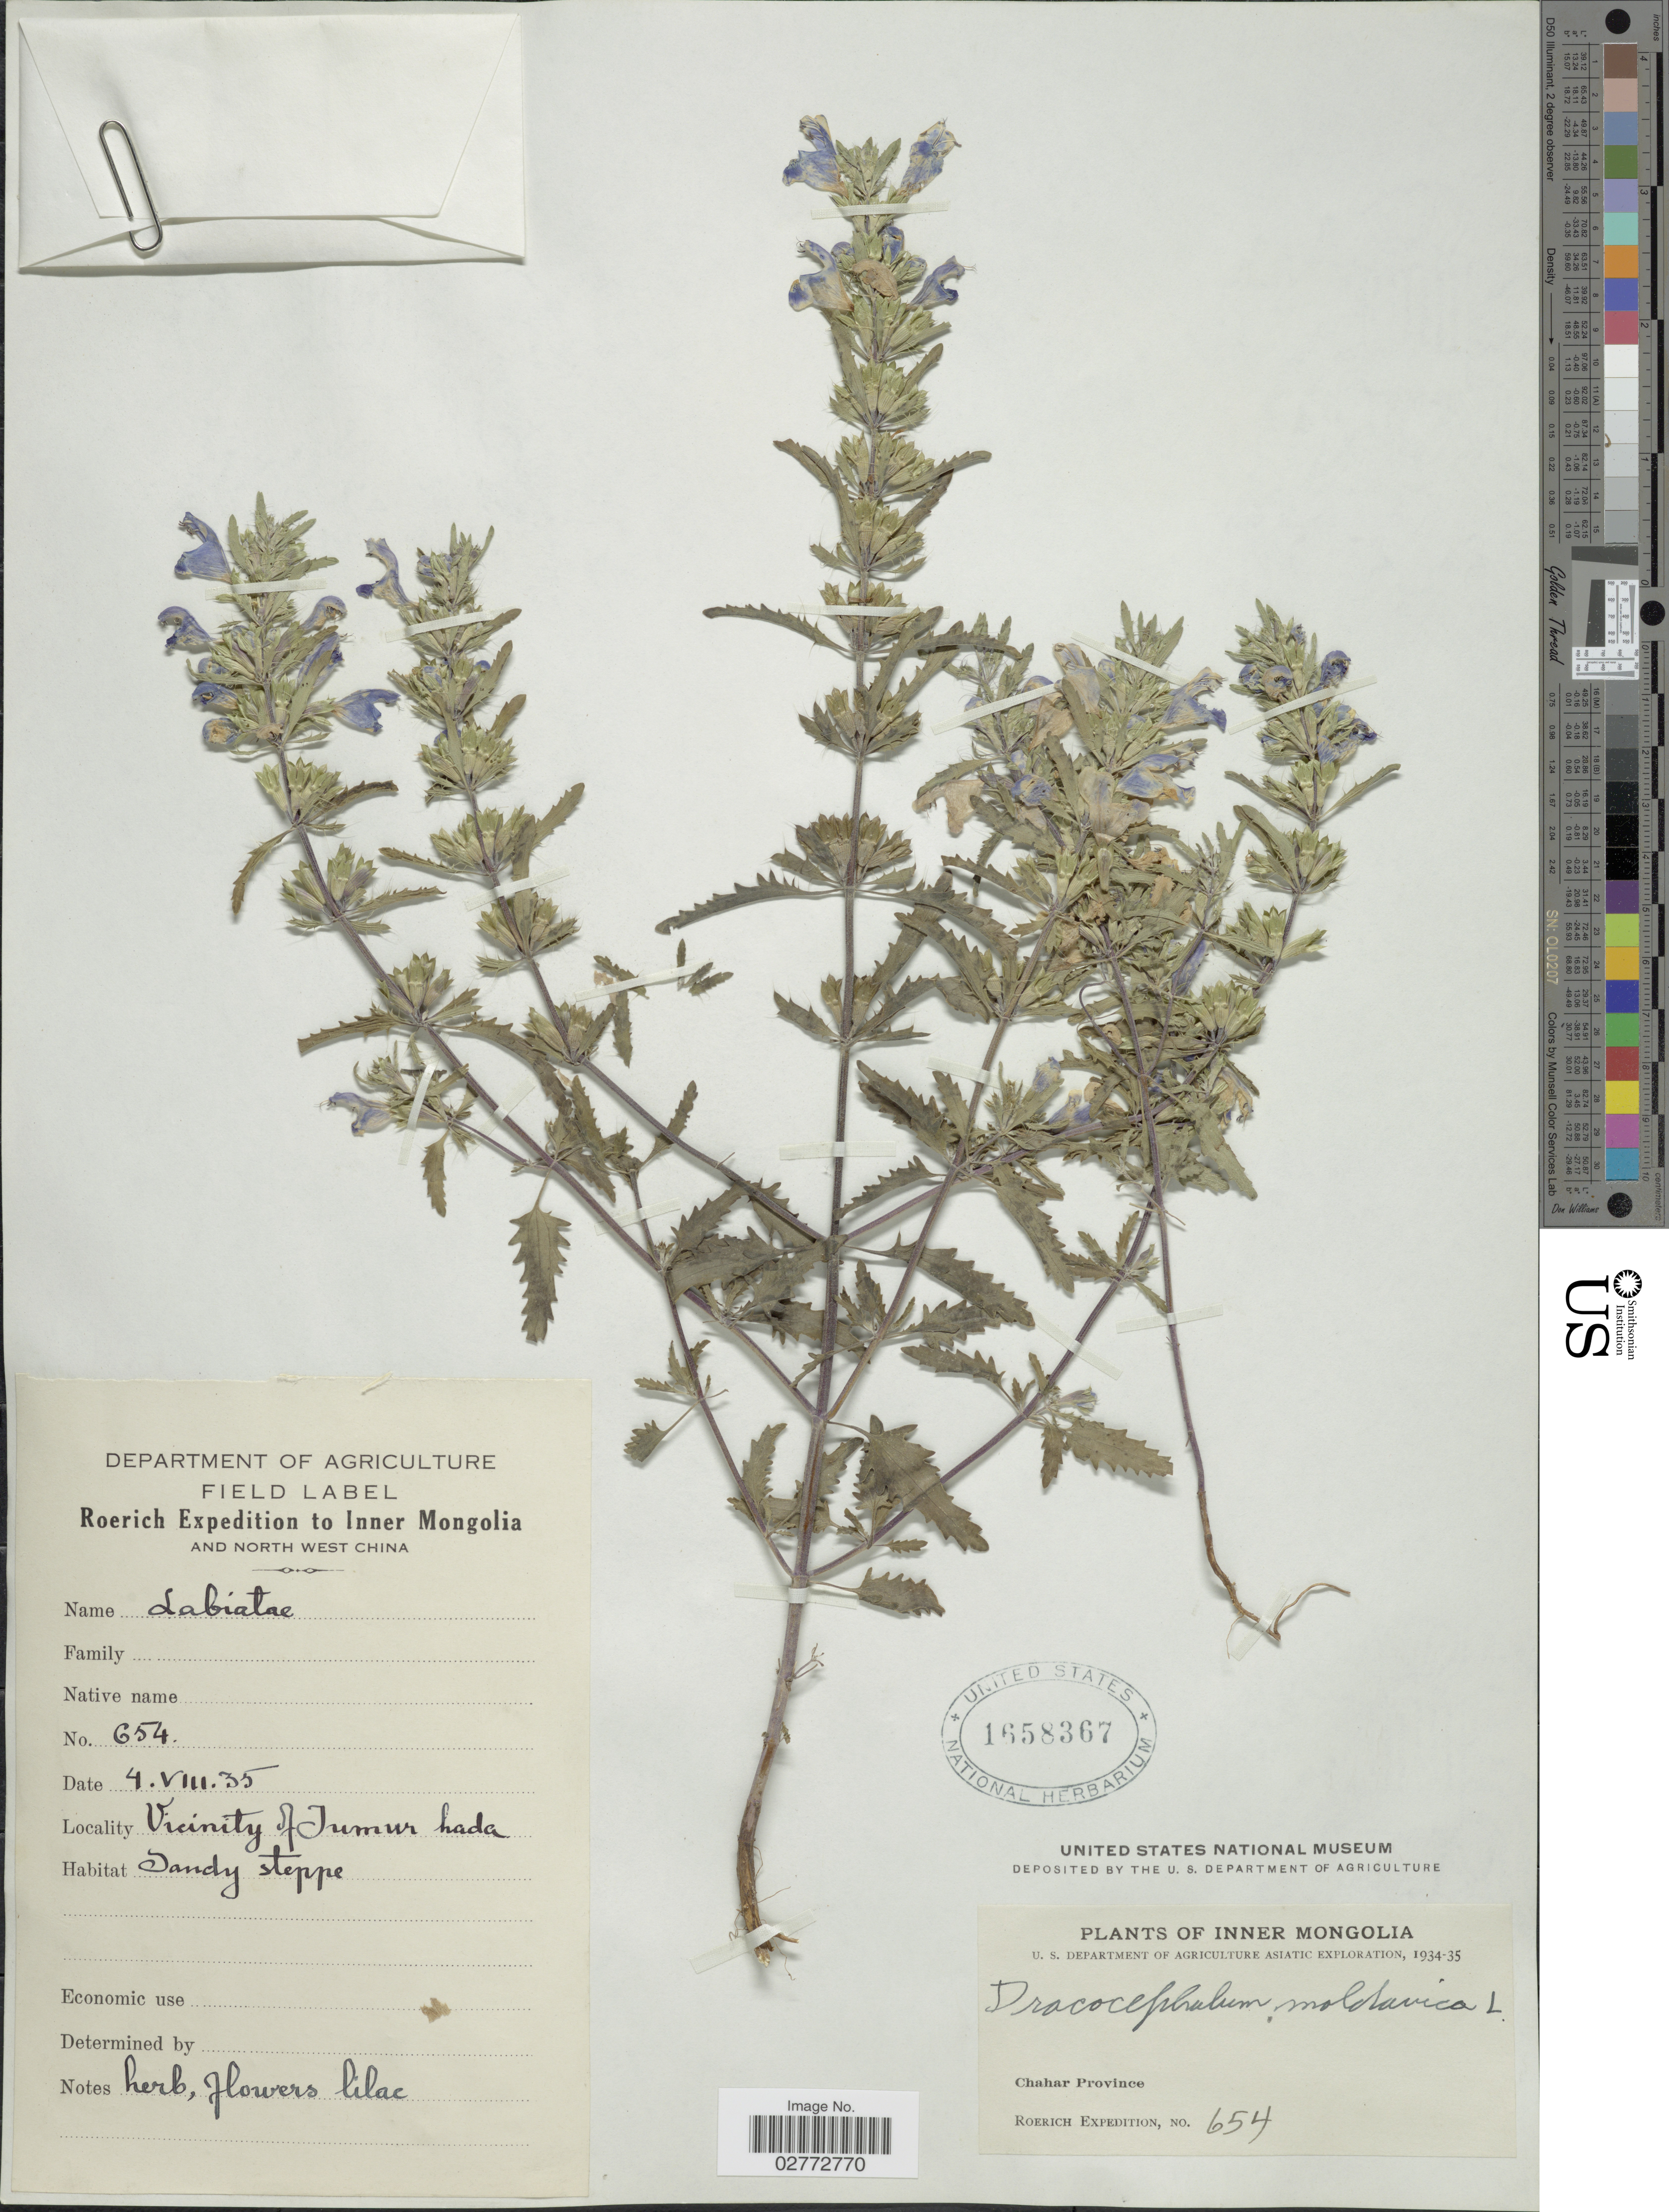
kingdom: Plantae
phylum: Tracheophyta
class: Magnoliopsida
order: Lamiales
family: Lamiaceae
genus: Dracocephalum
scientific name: Dracocephalum moldavica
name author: L.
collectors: Roerich Expedition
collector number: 654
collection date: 1935-08-04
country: China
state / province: Nei Monggol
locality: Inner Mongolia and North West China. Vicinity of Tumur hada. Chahar Province.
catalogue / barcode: US 1658367